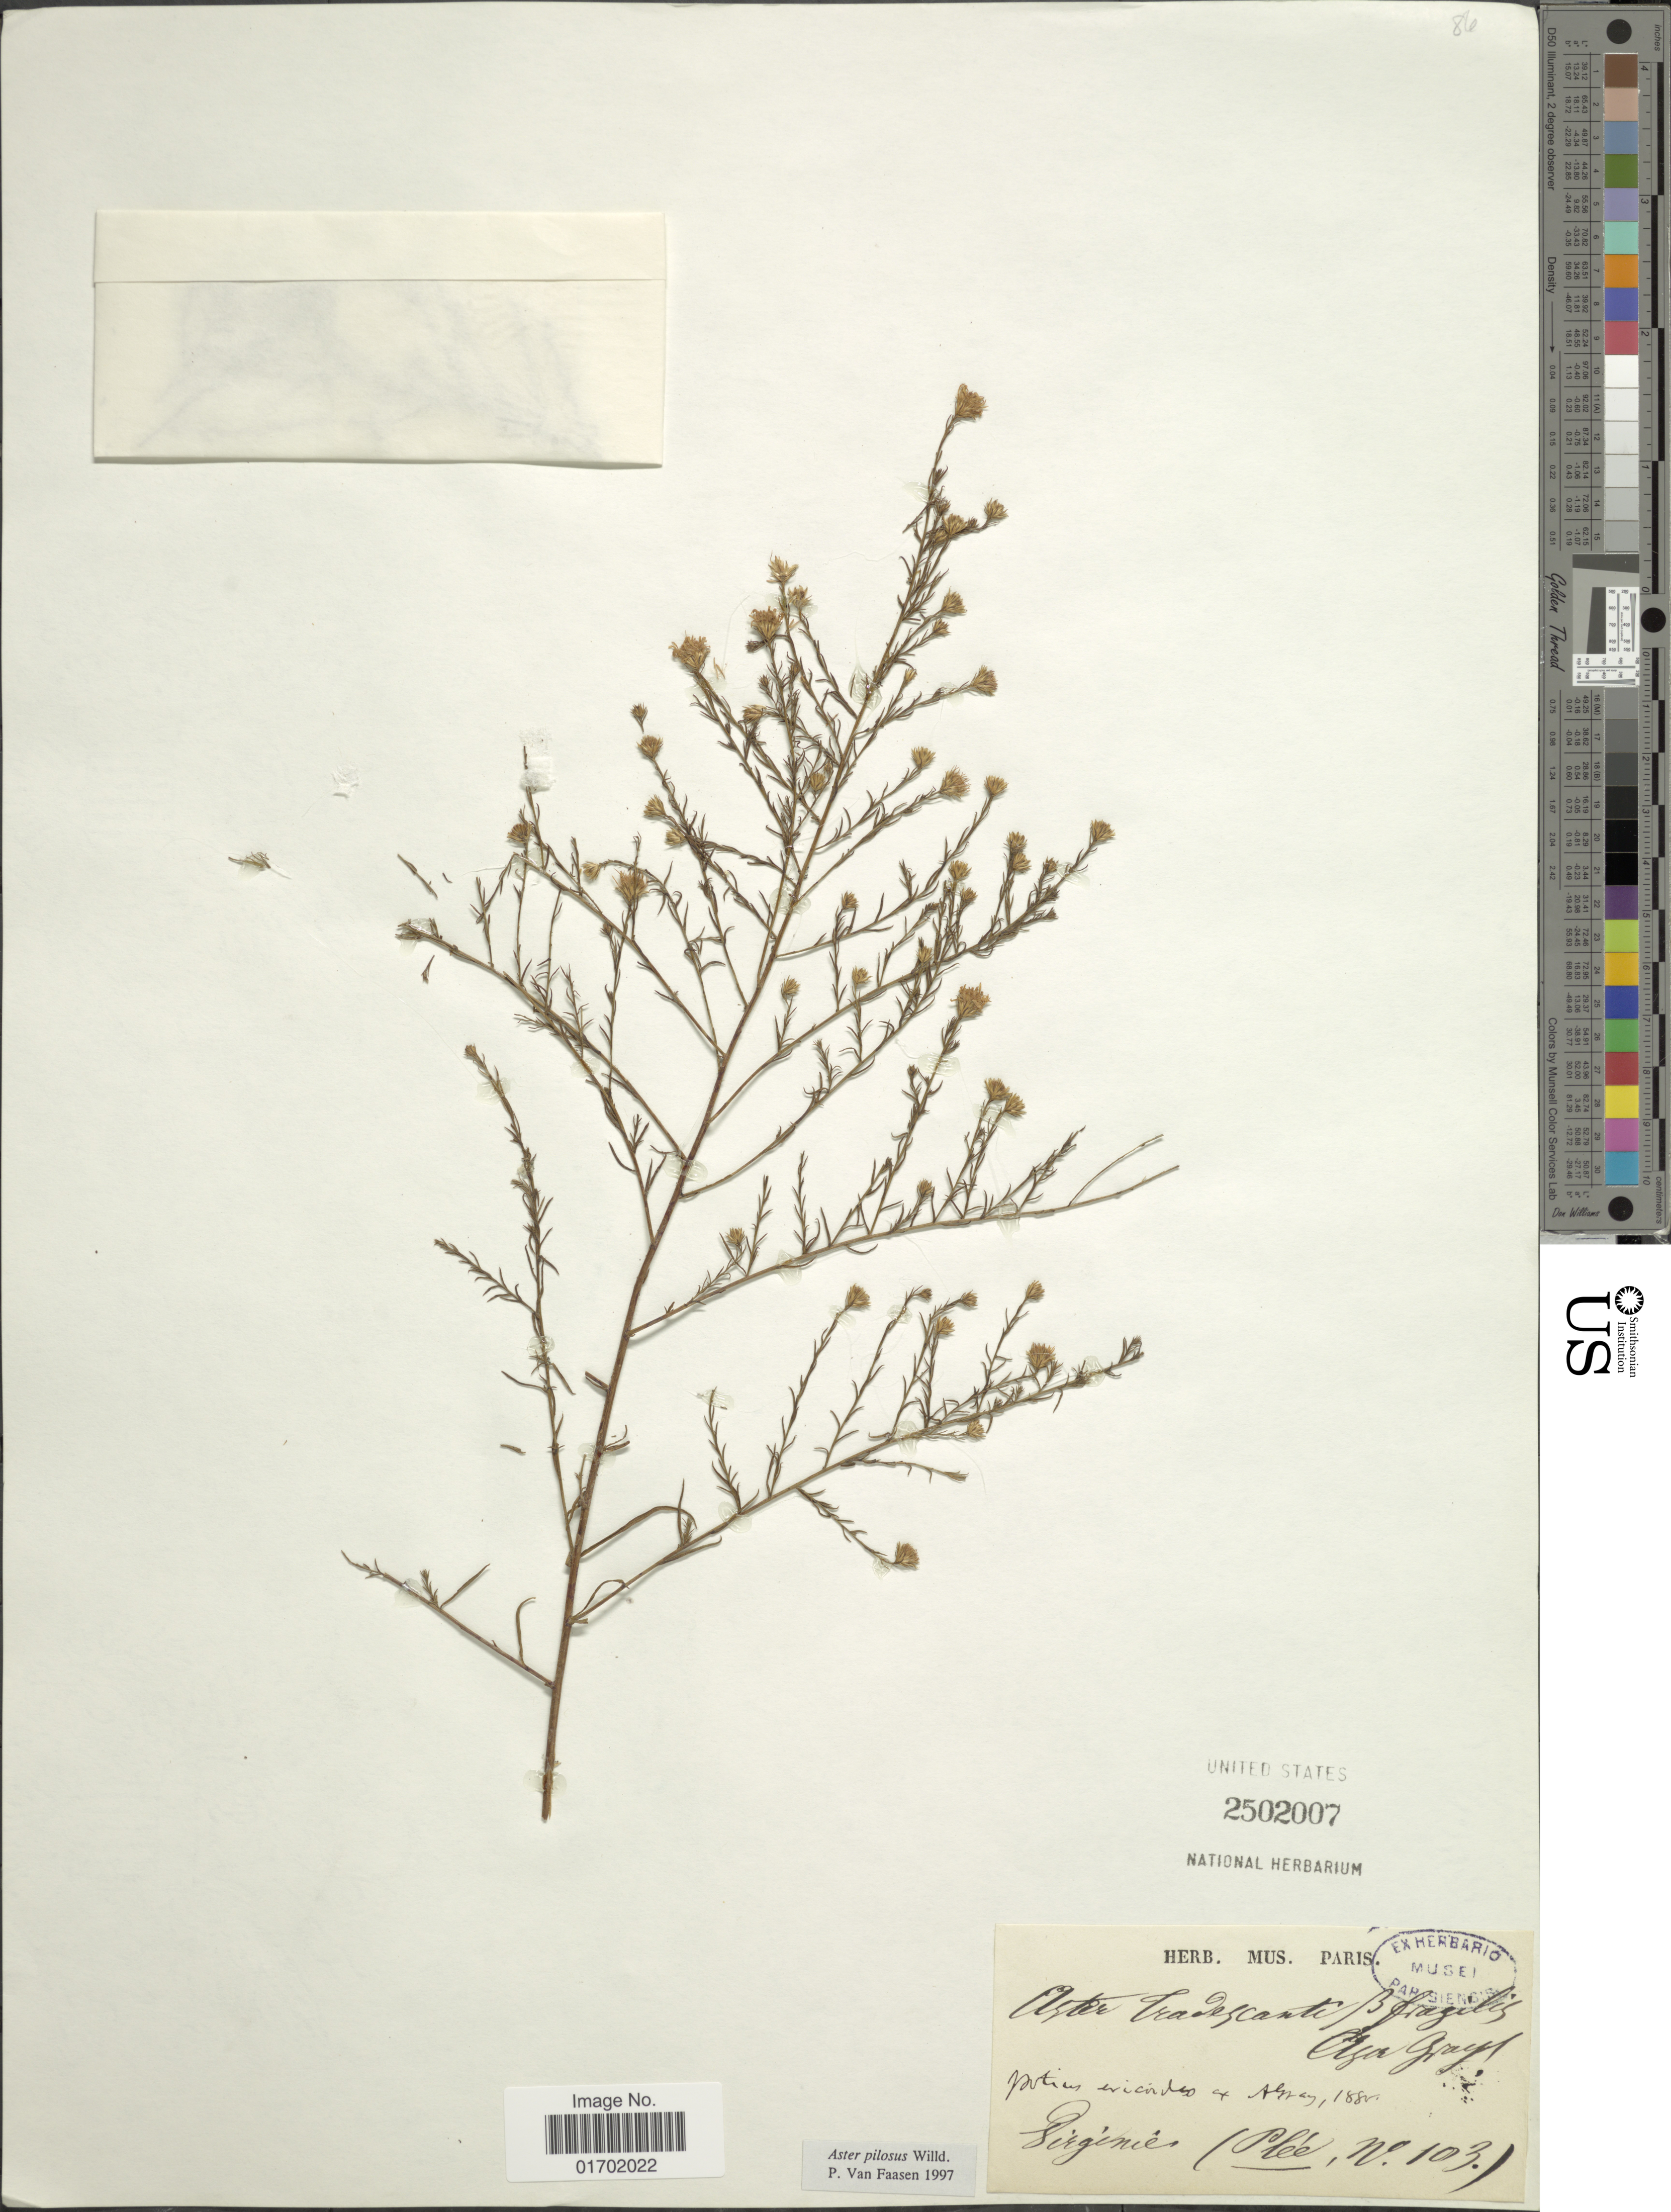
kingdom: Plantae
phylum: Tracheophyta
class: Magnoliopsida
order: Asterales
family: Asteraceae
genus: Symphyotrichum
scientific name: Symphyotrichum pilosum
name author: (Willd.) G.L. Nesom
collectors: -. Plee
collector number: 103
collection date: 1880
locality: Sirginie [interpreted] [unsure placement]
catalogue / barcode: US 2502007